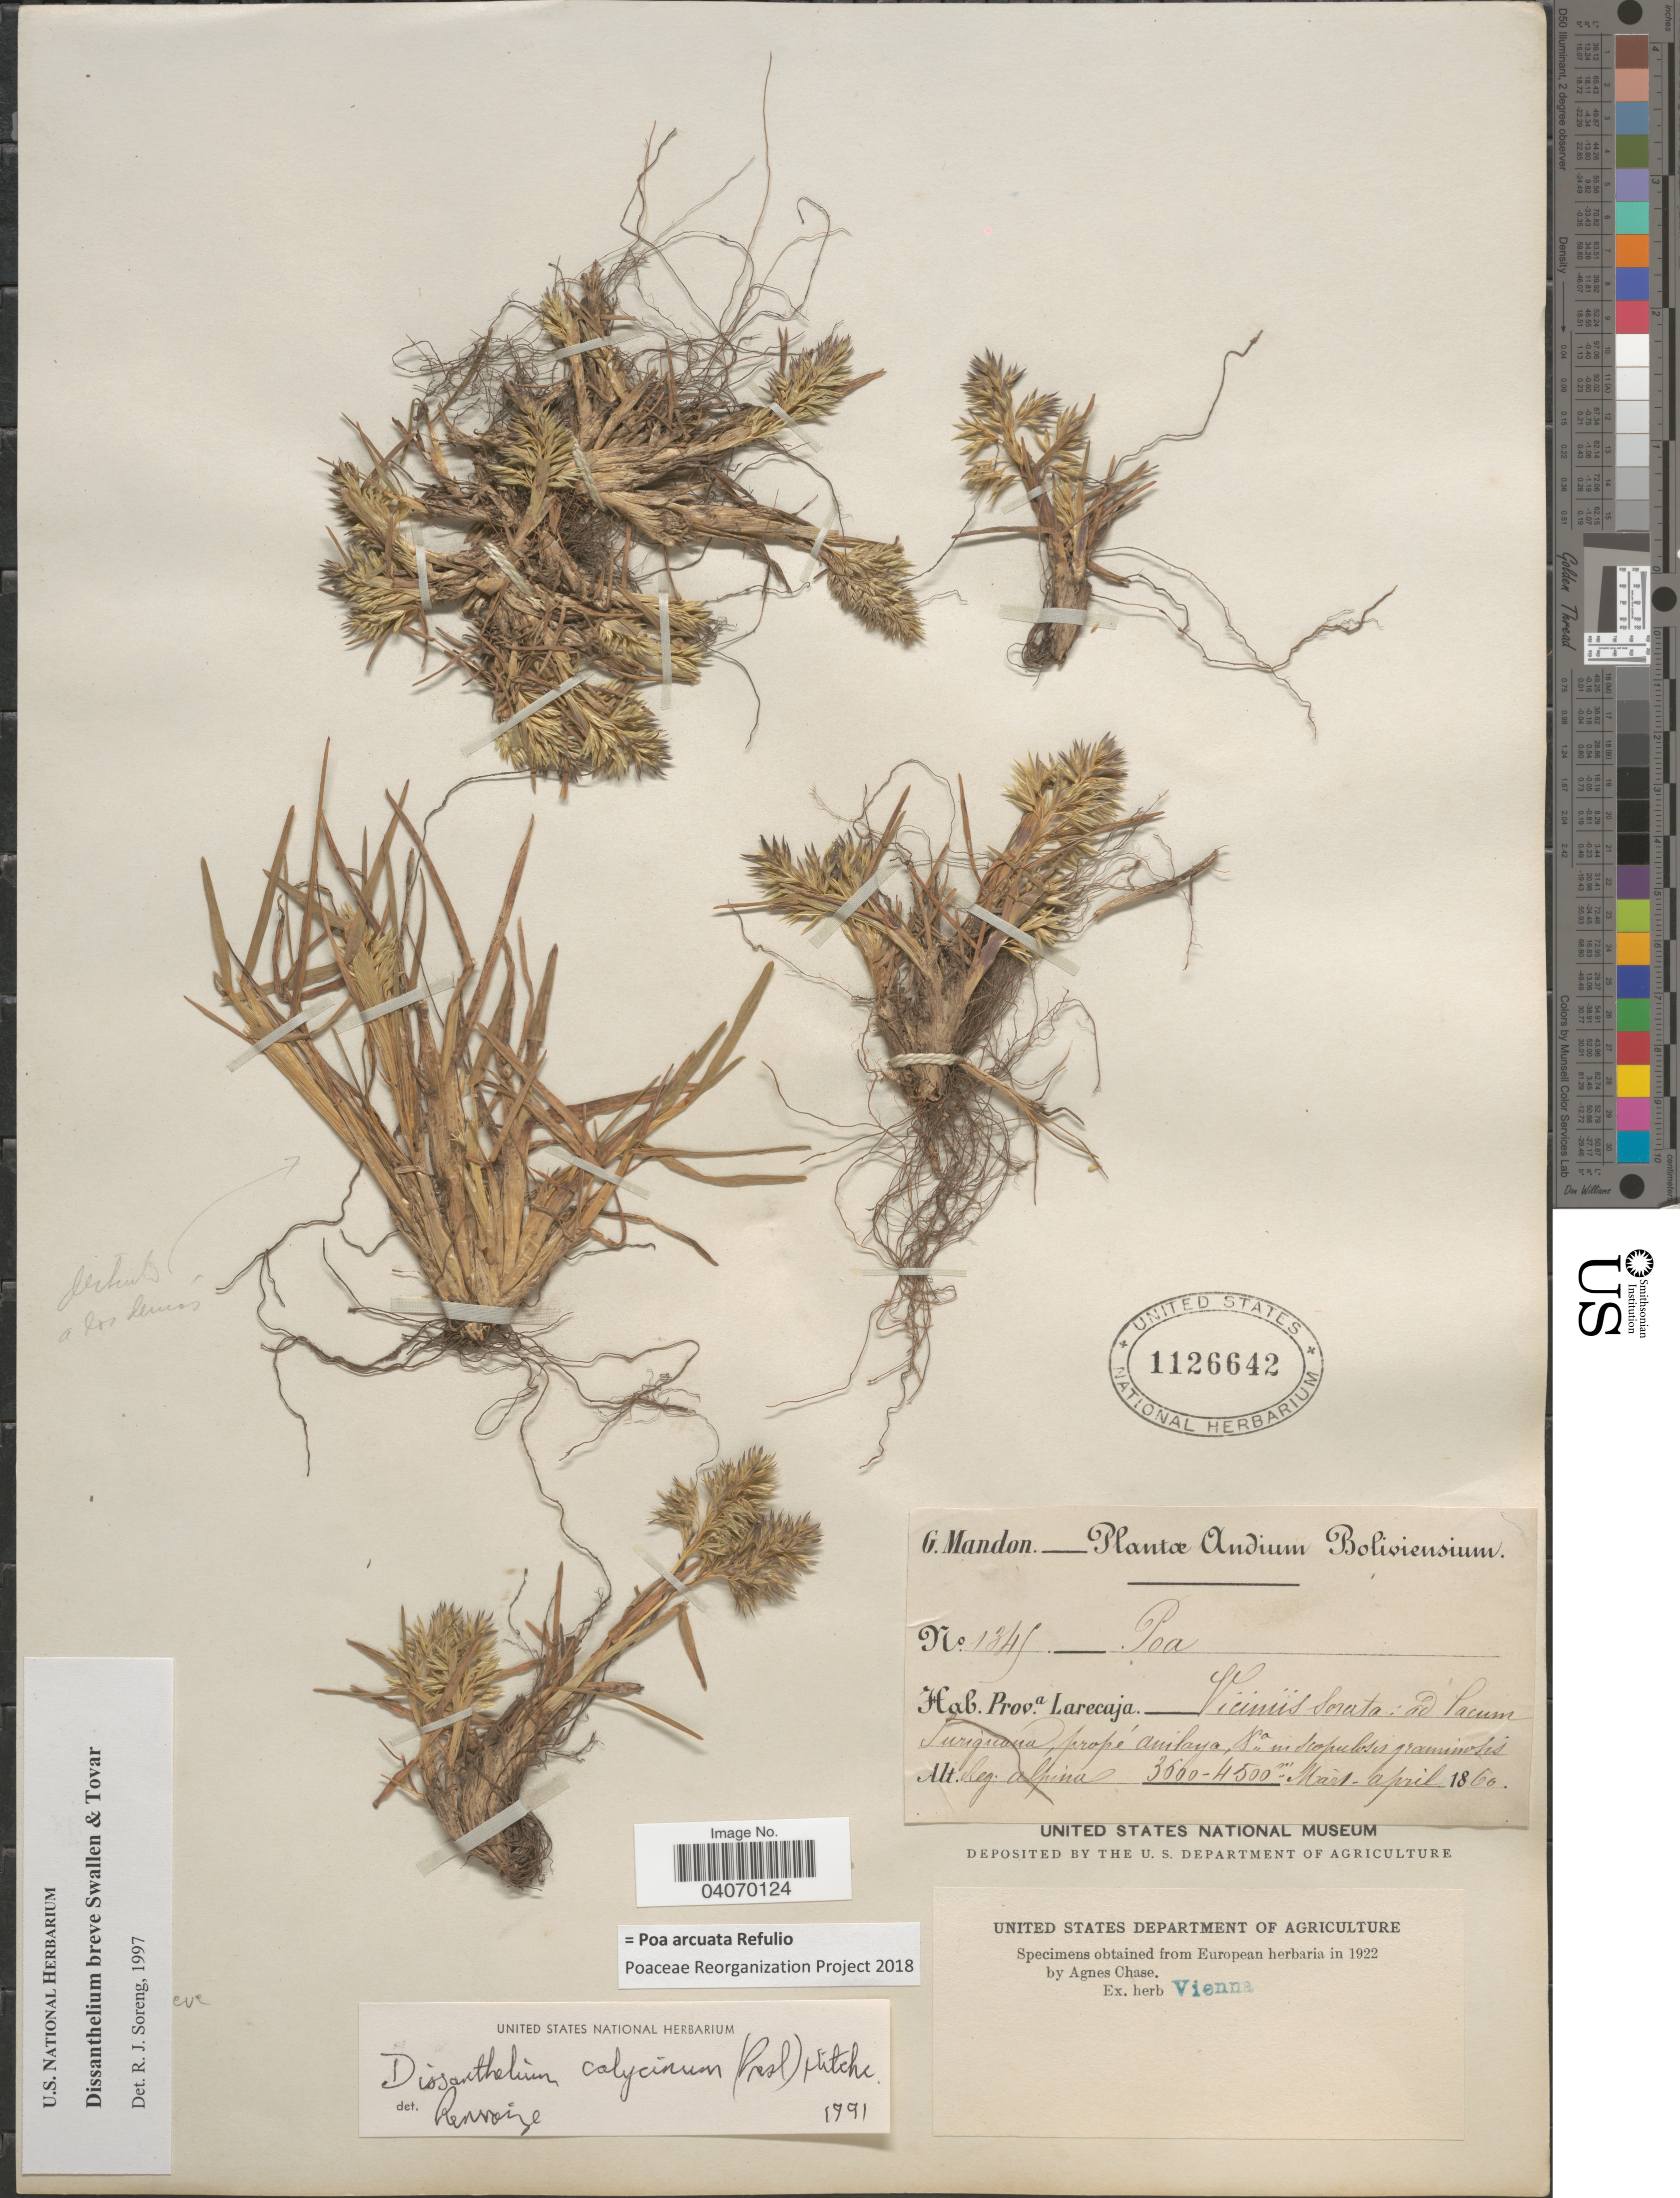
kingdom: Plantae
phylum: Tracheophyta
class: Liliopsida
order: Poales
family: Poaceae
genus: Poa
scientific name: Poa arcuata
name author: Refulio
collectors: G. Mandon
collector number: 1345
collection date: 1860-03/1860-04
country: Bolivia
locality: Andium Boliviensium. Prov. Larecaja. Viciniis Sorata, ad lacum Juriguana propé Anilaya. Reg. Alpina.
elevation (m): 3600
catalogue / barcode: US 1126642